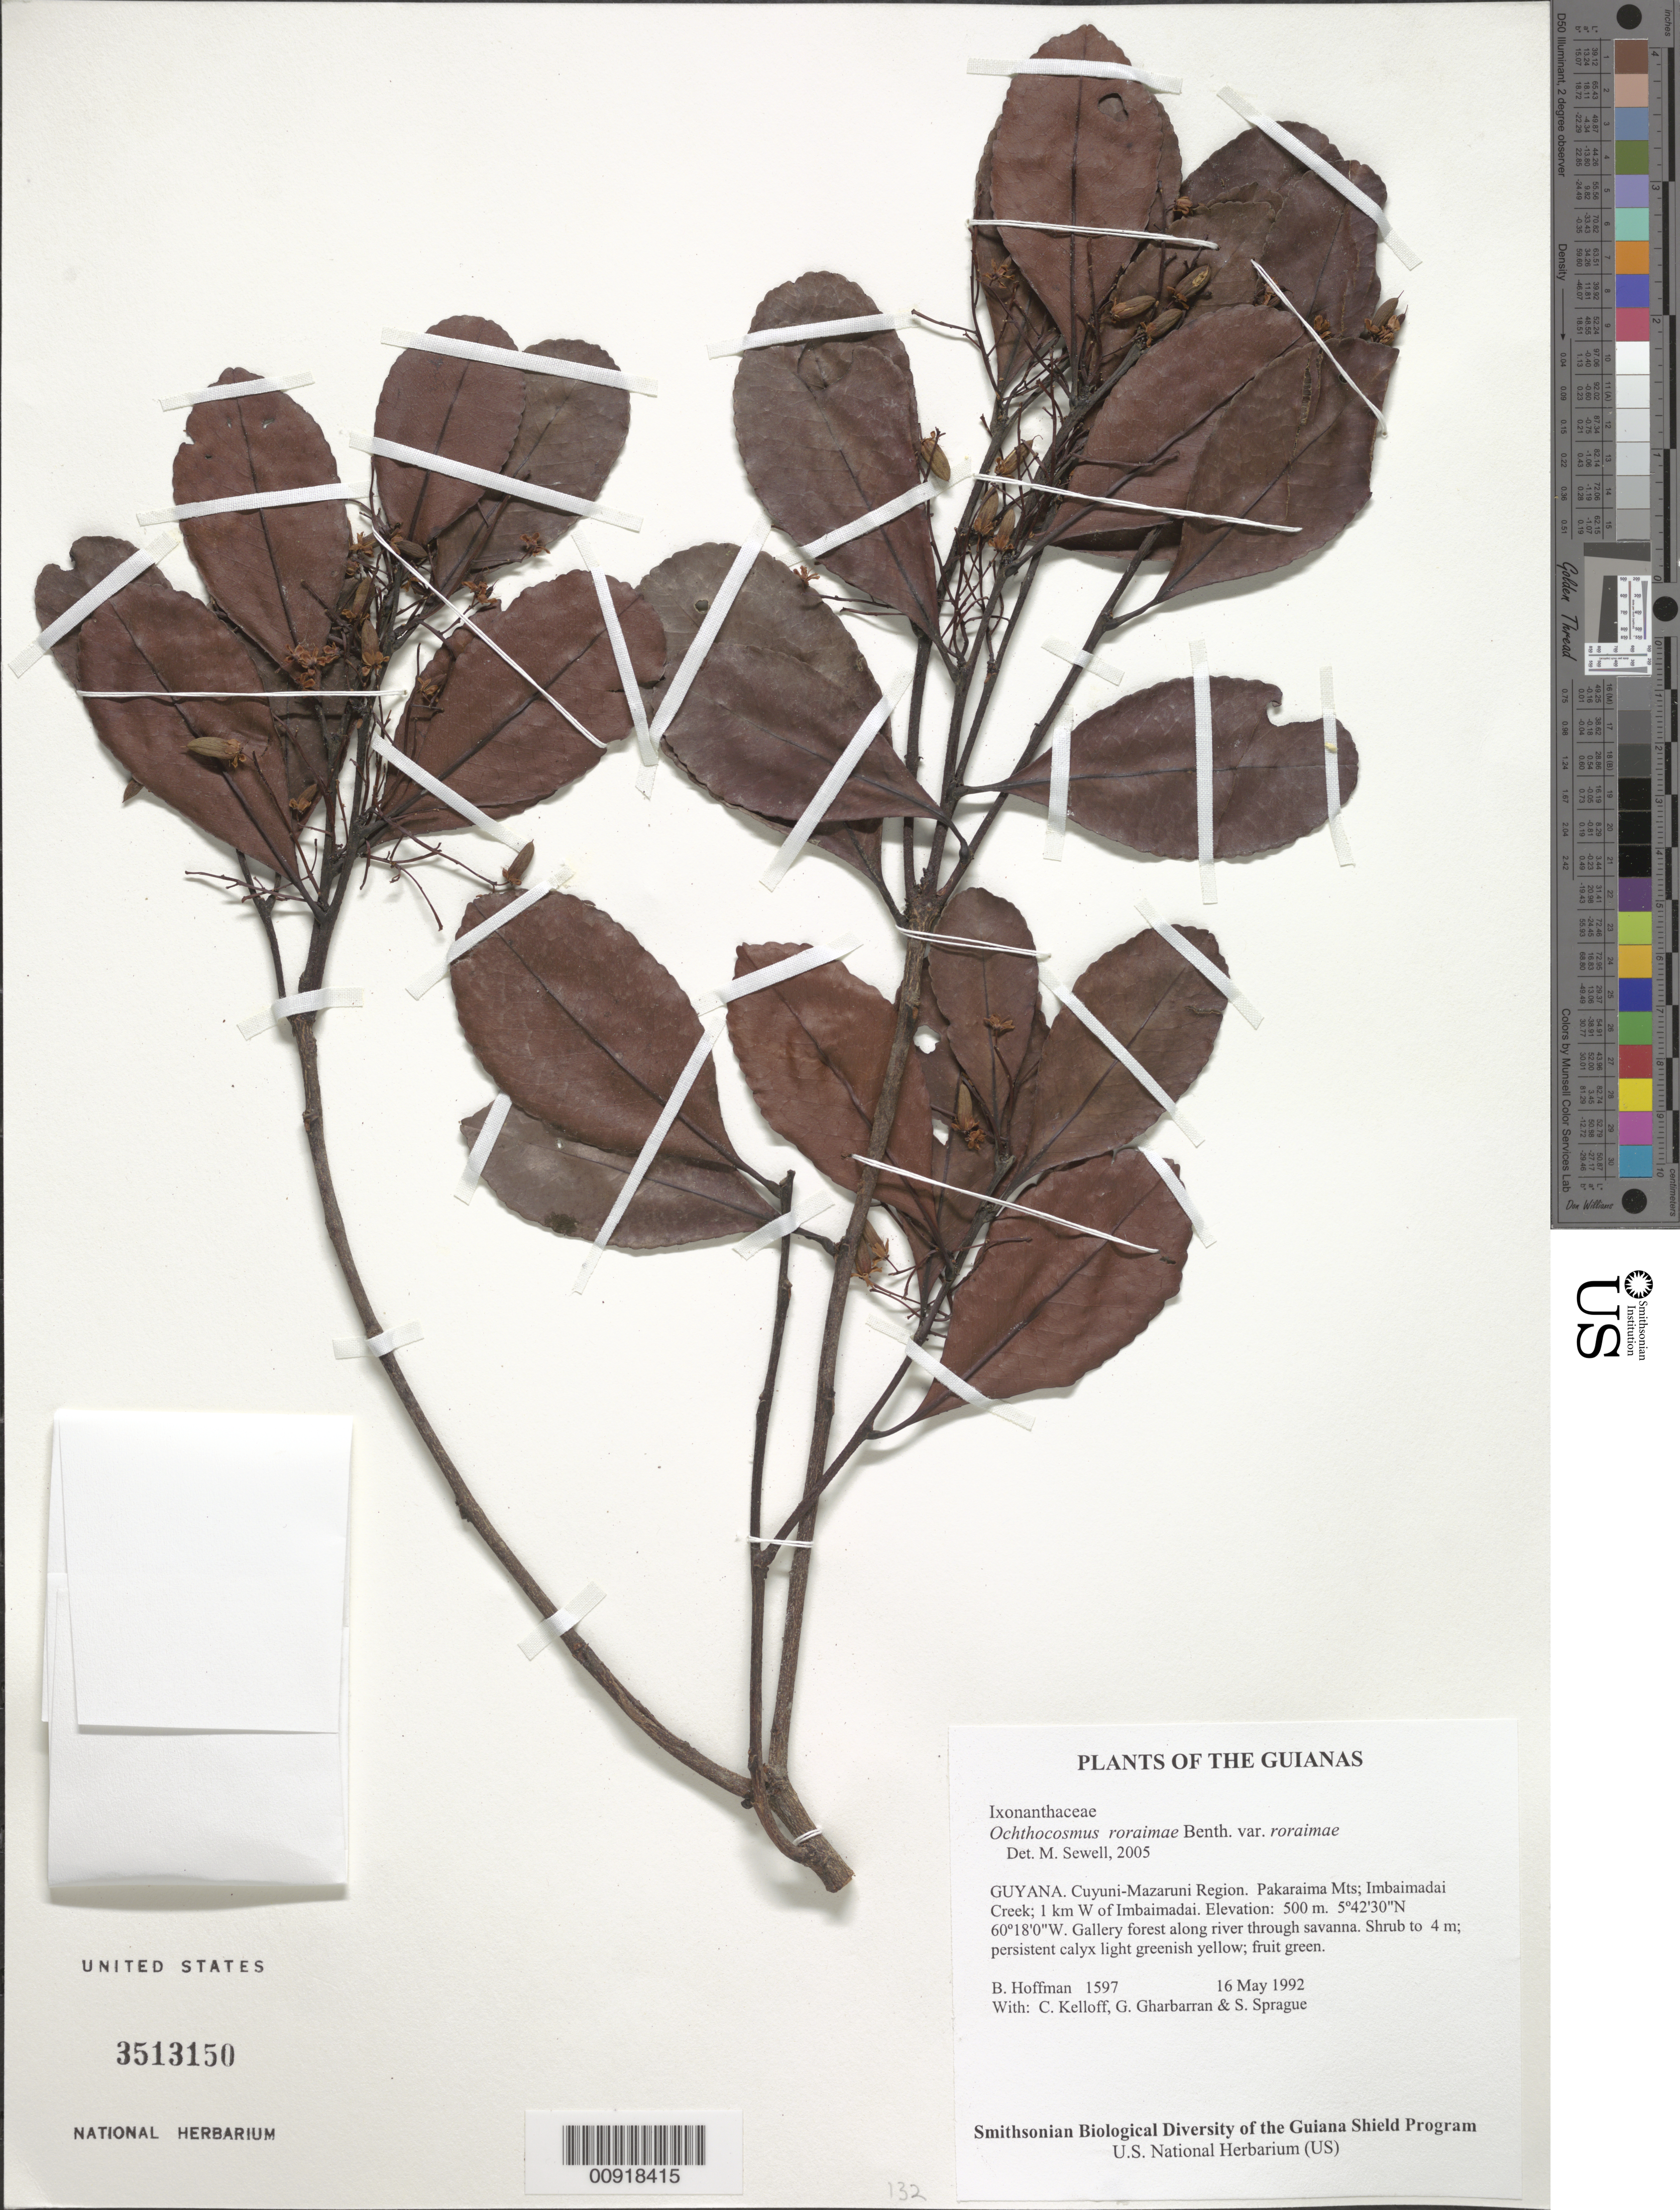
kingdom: Plantae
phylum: Tracheophyta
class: Magnoliopsida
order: Malpighiales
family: Ixonanthaceae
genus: Ochthocosmus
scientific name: Ochthocosmus roraimae var. roraimae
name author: Benth.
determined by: Sewell, M.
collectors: B. Hoffman, C. L. Kelloff, G. Gharbarran & S. Sprague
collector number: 1597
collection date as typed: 16 May 1992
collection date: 1992-05-16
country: Guyana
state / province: Cuyuni-Mazaruni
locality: Pakaraima Mts; Imbaimadai Creek; 1 km W of Imbaimadai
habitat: Gallery forest along river through savanna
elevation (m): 500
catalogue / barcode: US 3513150